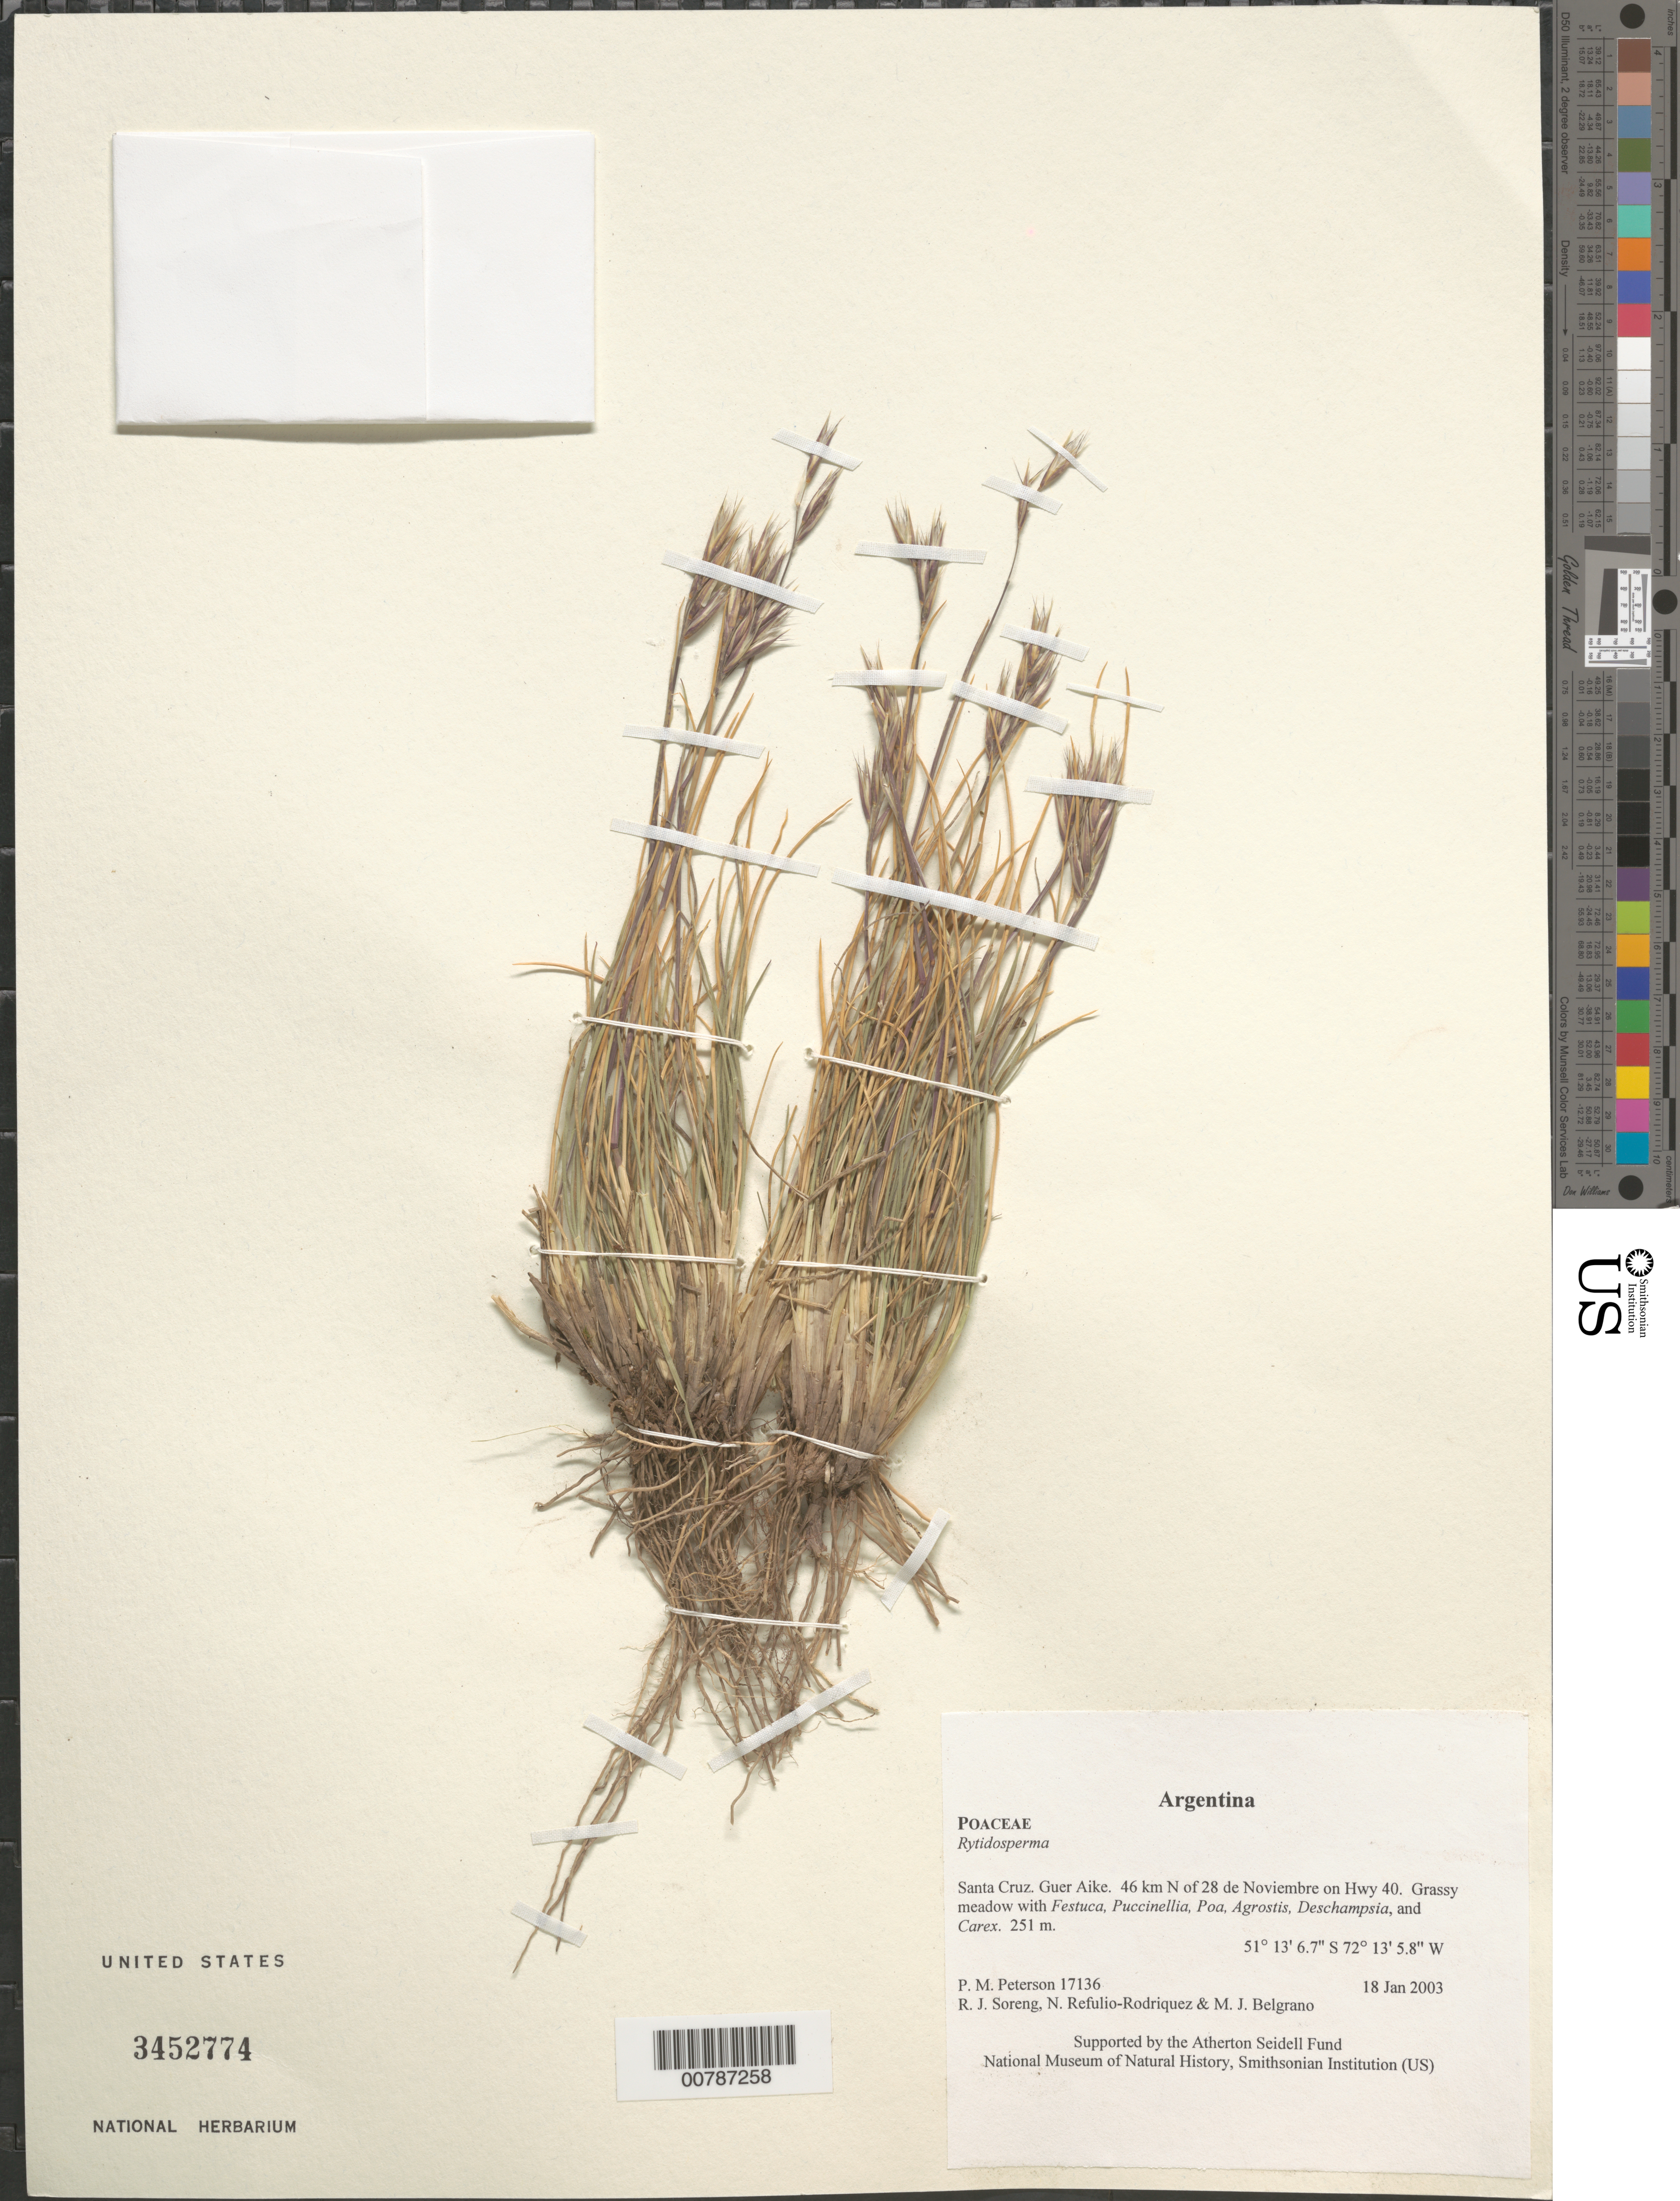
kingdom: Plantae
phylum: Tracheophyta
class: Liliopsida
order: Poales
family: Poaceae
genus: Rytidosperma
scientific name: Rytidosperma sp.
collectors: P. M. Peterson, R. J. Soreng, N. Refulio-Rodríguez & M. Belgrano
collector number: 17136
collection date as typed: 18 Jan 2003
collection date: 2003-01-18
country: Argentina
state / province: Santa Cruz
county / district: Guer Aike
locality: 46 km N of 28 de Noviembre on Hwy 40. Grassy meadow with Festuca, Puccinellia, Poa, Agrostis, Deschampsia, and Carex.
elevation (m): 251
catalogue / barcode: US 3452774